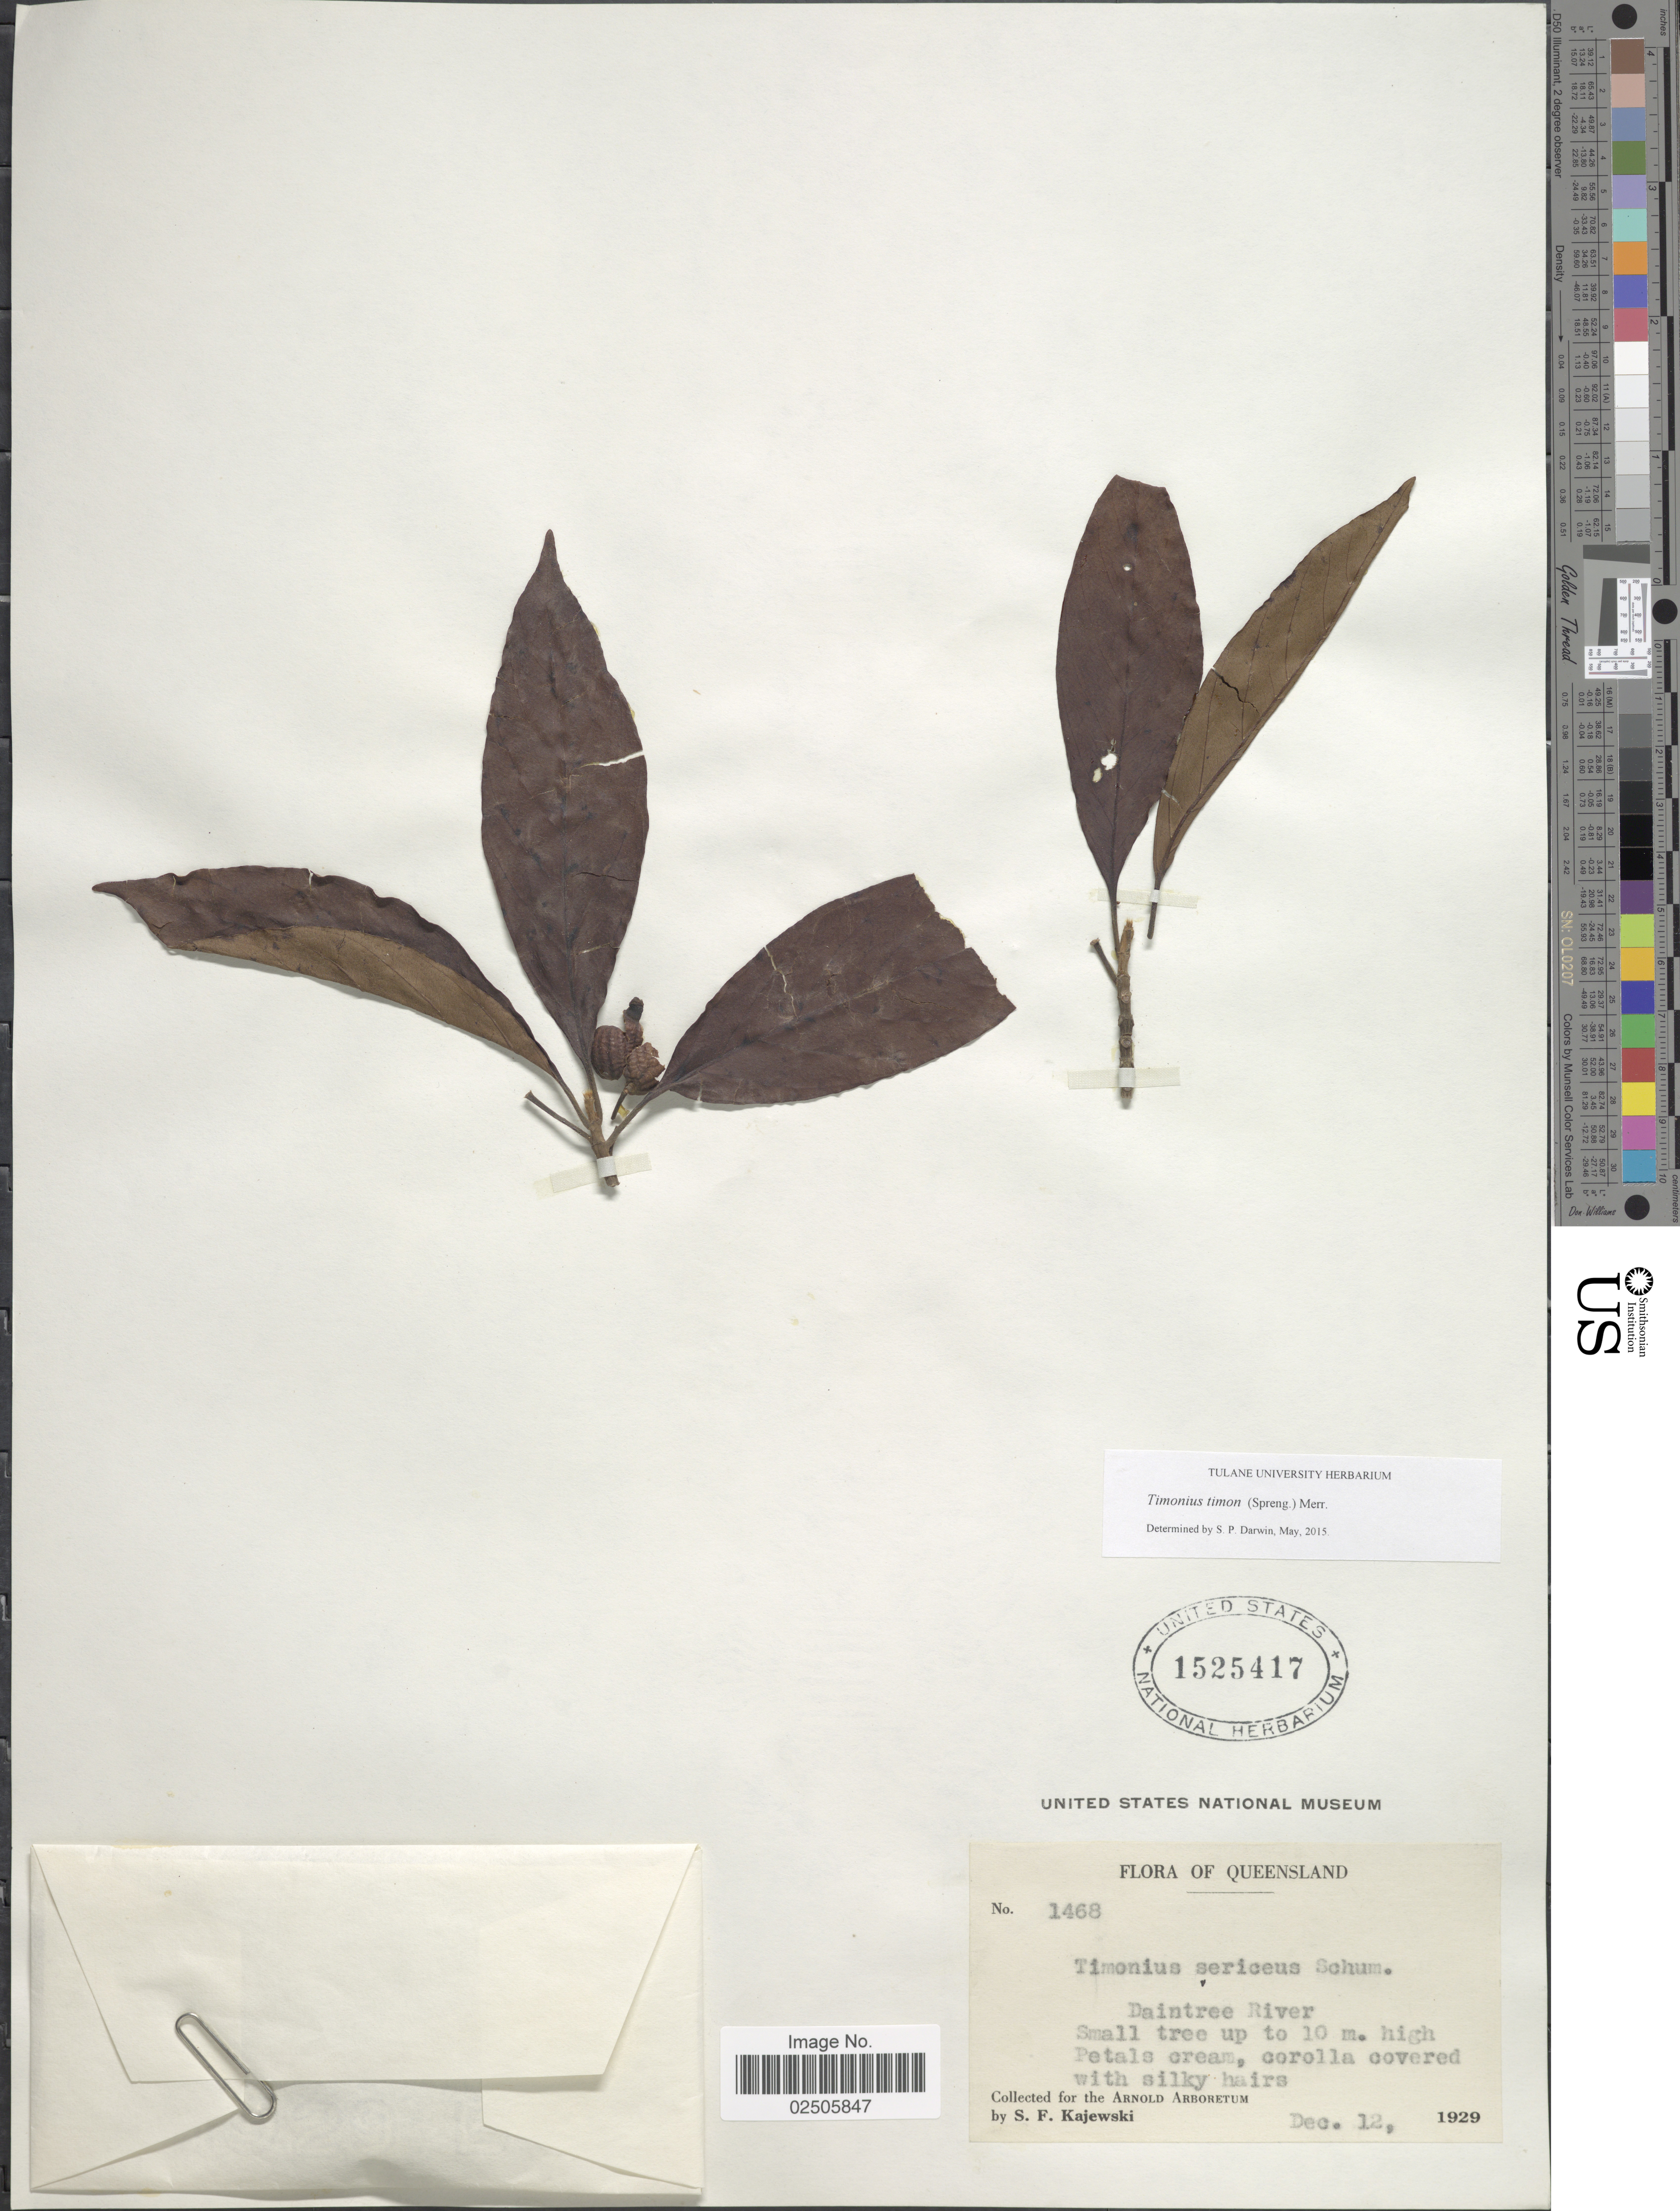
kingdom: Plantae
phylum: Tracheophyta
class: Magnoliopsida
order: Gentianales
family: Rubiaceae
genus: Timonius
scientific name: Timonius timon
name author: (Spreng.) Merr.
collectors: S. Kajewski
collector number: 1468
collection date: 1929-12-12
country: Australia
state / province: Queensland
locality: Daintree River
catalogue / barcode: US 1525417